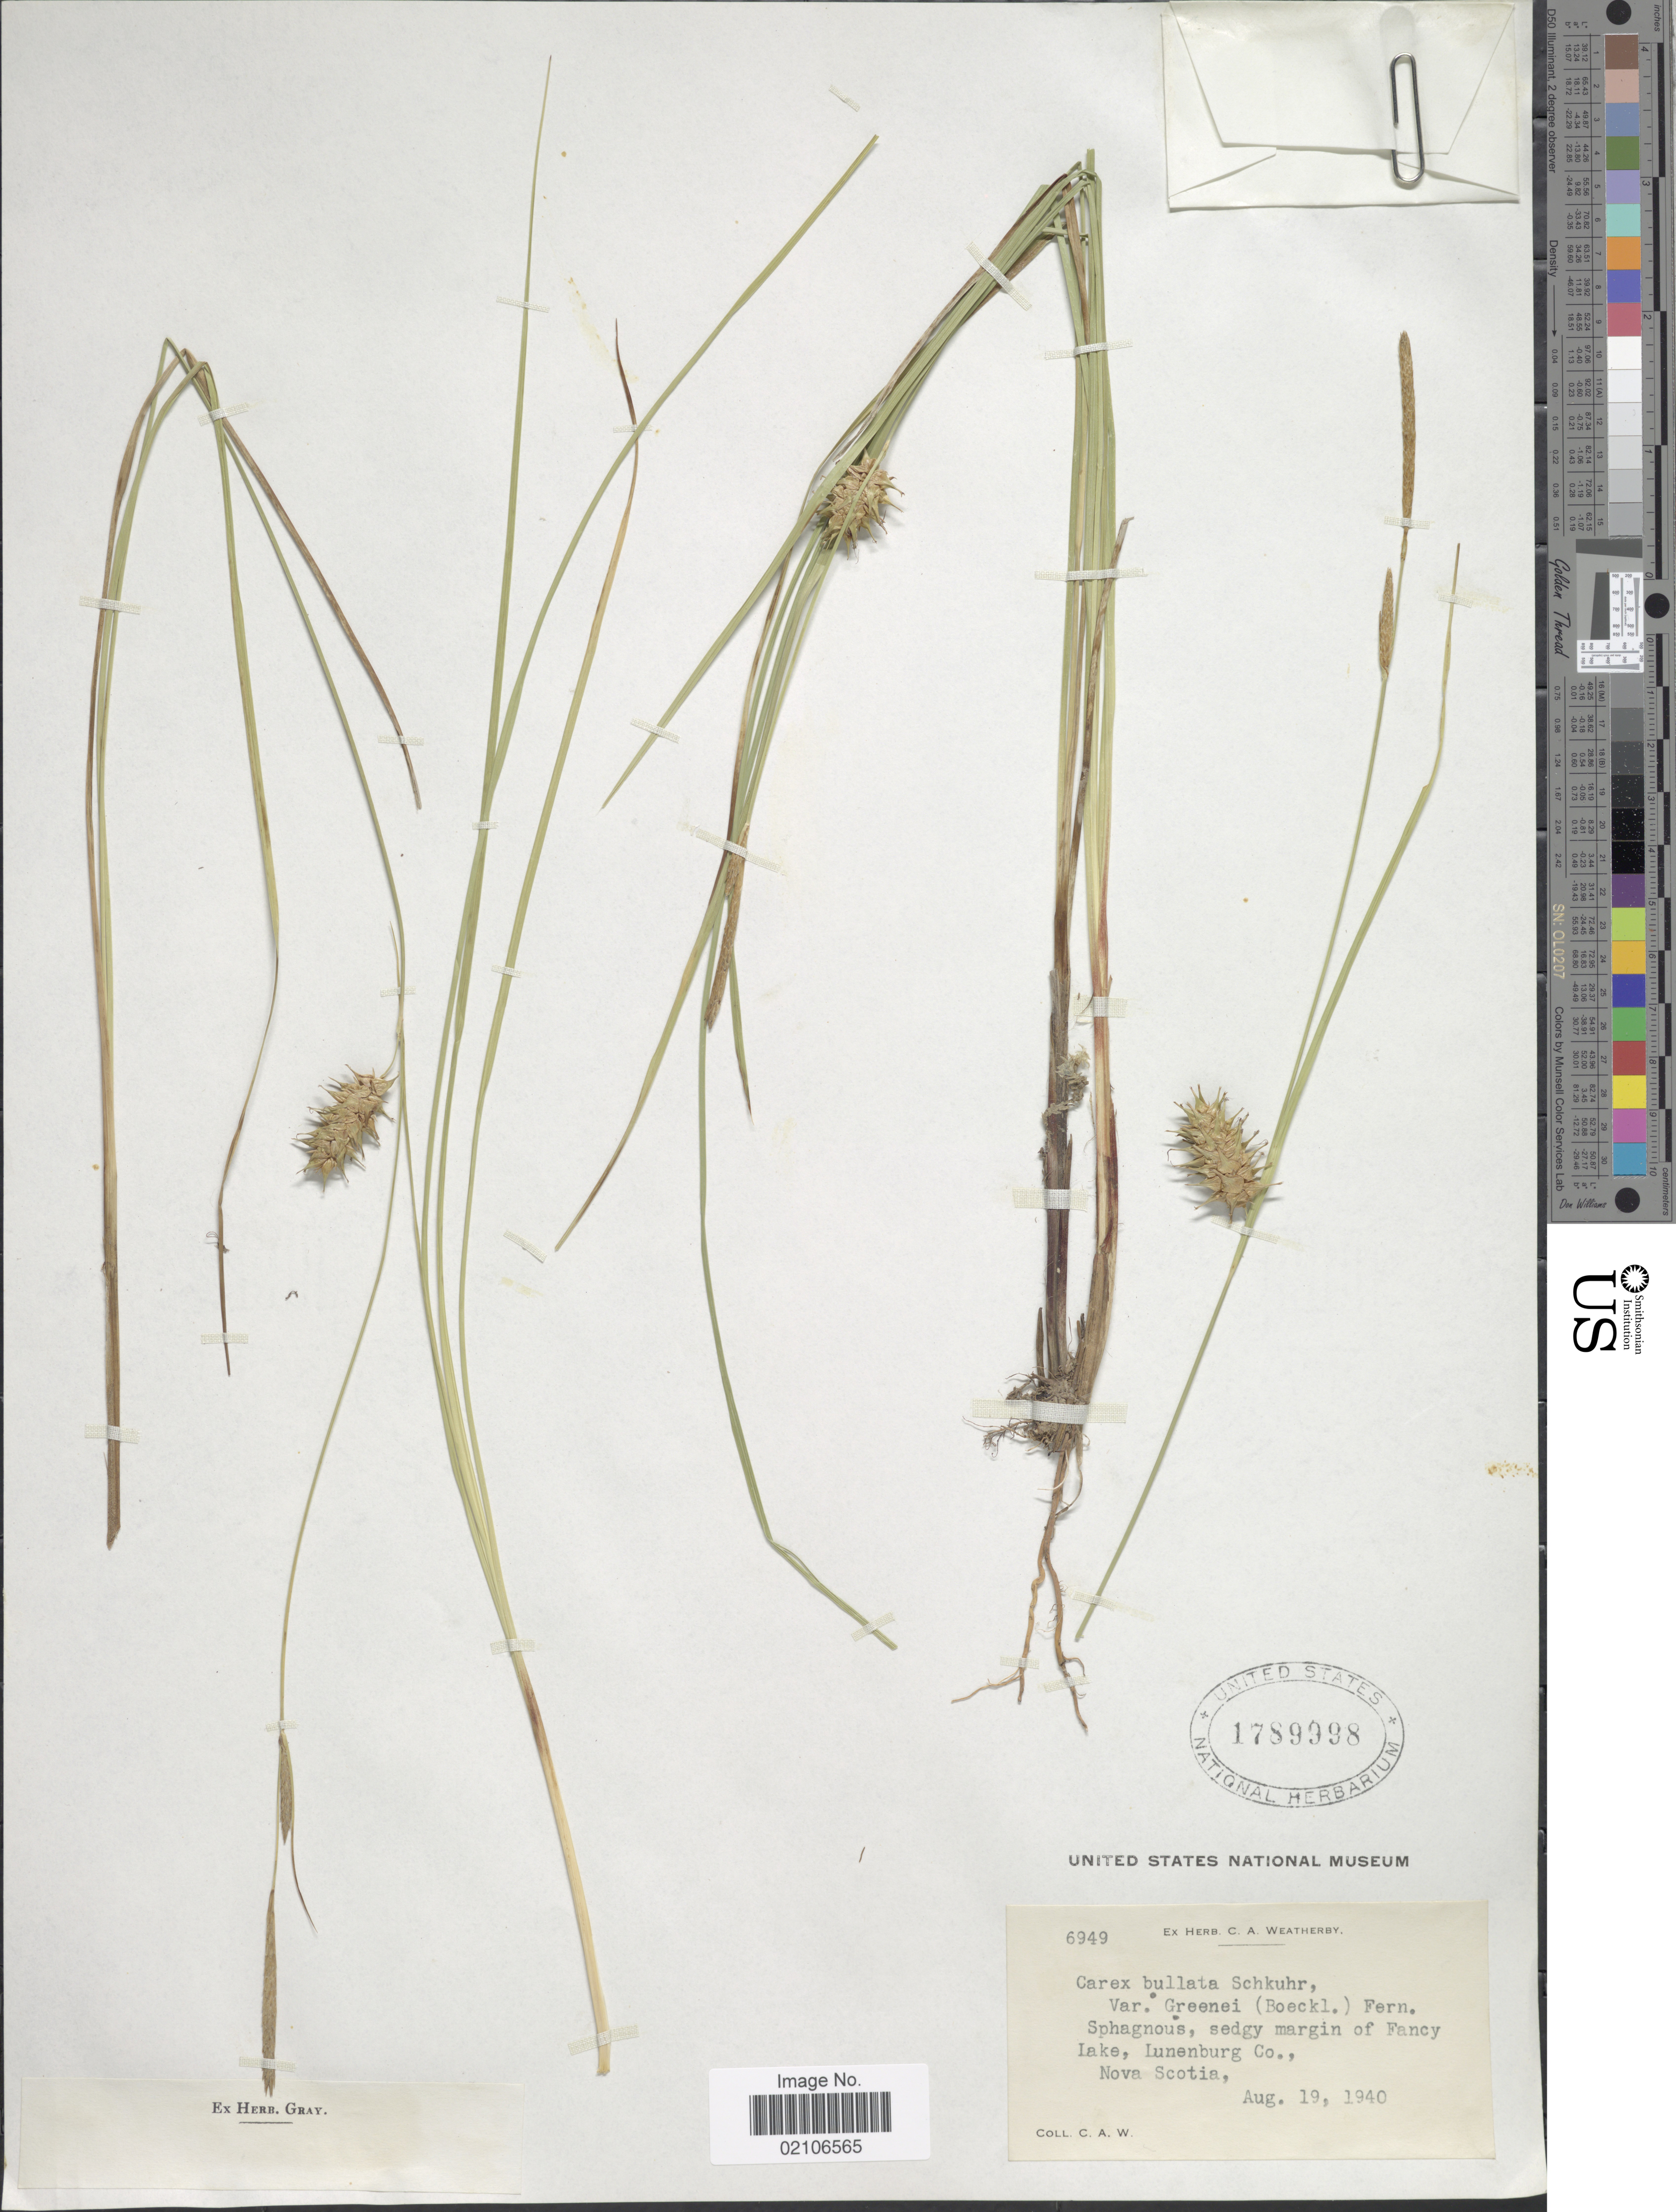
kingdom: Plantae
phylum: Tracheophyta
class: Liliopsida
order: Poales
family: Cyperaceae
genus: Carex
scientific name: Carex bullata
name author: Schkuhr ex Willd.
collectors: C. A. Weatherby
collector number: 6949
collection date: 1940-08-19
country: Canada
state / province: Nova Scotia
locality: Sphagnous, sedgy margin of Fancy Lake, Lunenburg Co.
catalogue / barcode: US 1789998